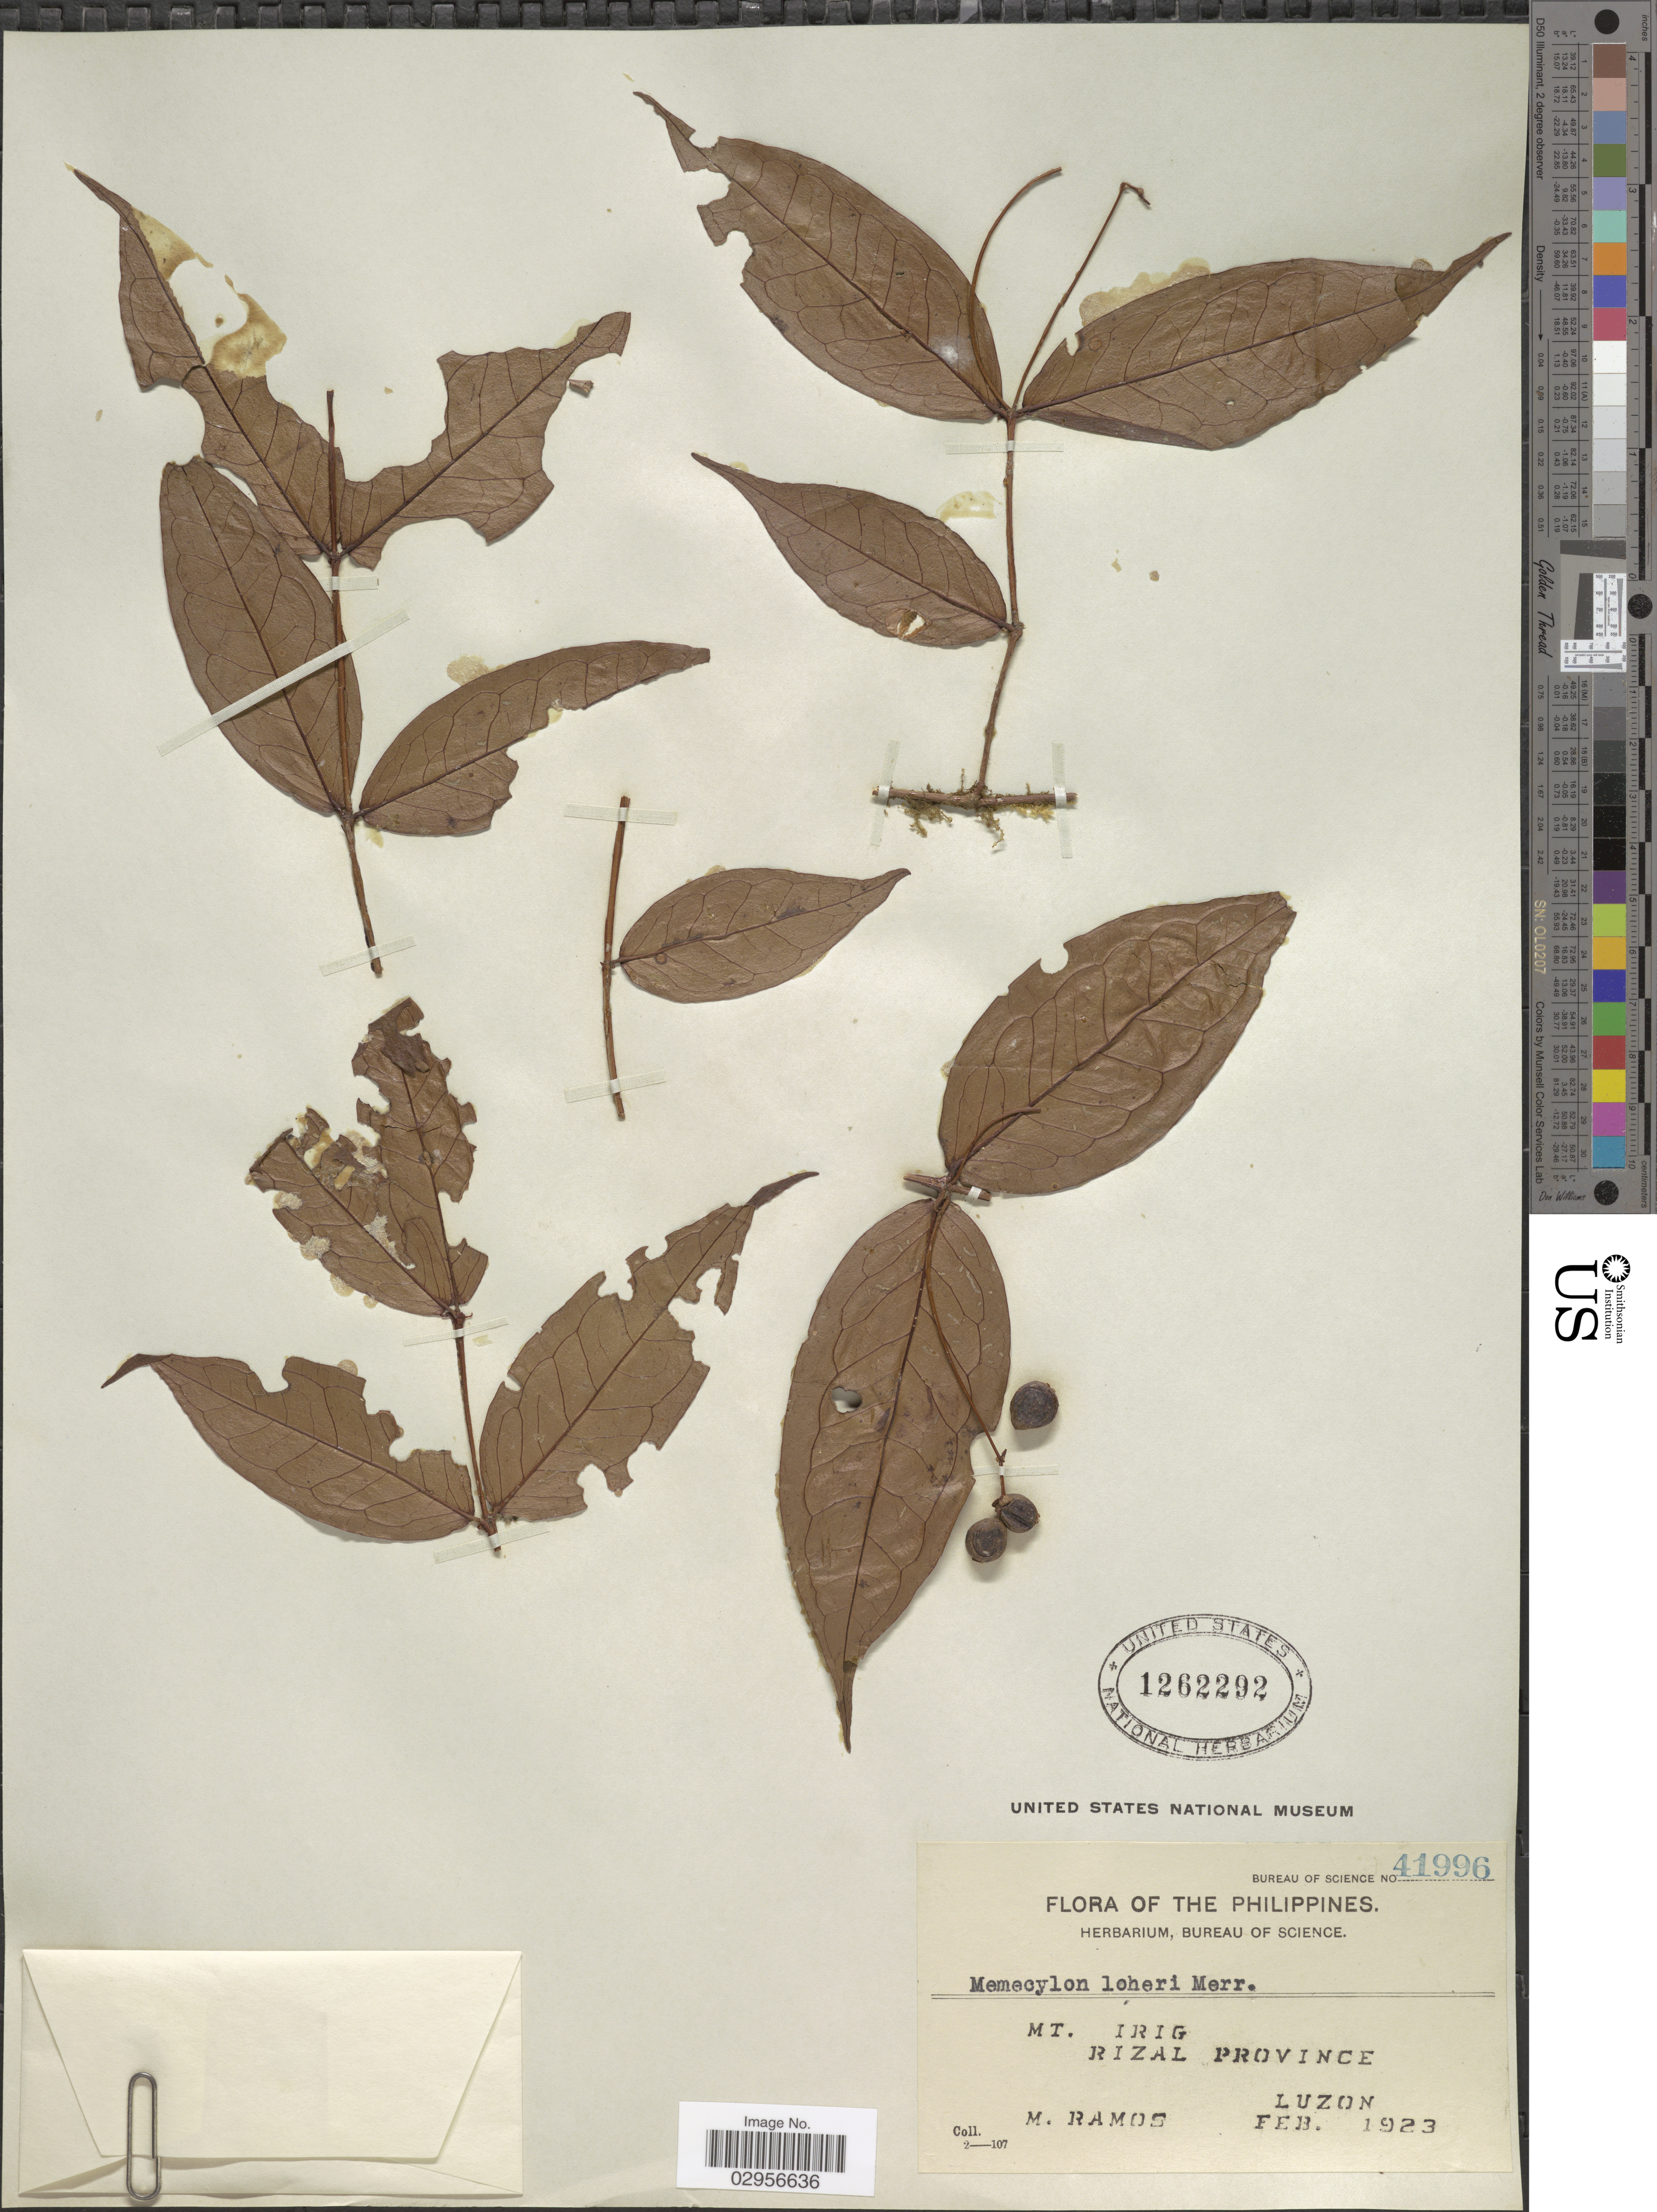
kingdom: Plantae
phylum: Tracheophyta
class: Magnoliopsida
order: Myrtales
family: Melastomataceae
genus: Memecylon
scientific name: Memecylon loheri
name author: Merr.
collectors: M. Ramos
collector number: Bureau of Science 41996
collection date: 1923-02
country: Philippines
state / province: Calabarzon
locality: Mt. Irig, Rizal Province, Luzon.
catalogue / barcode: US 1262292